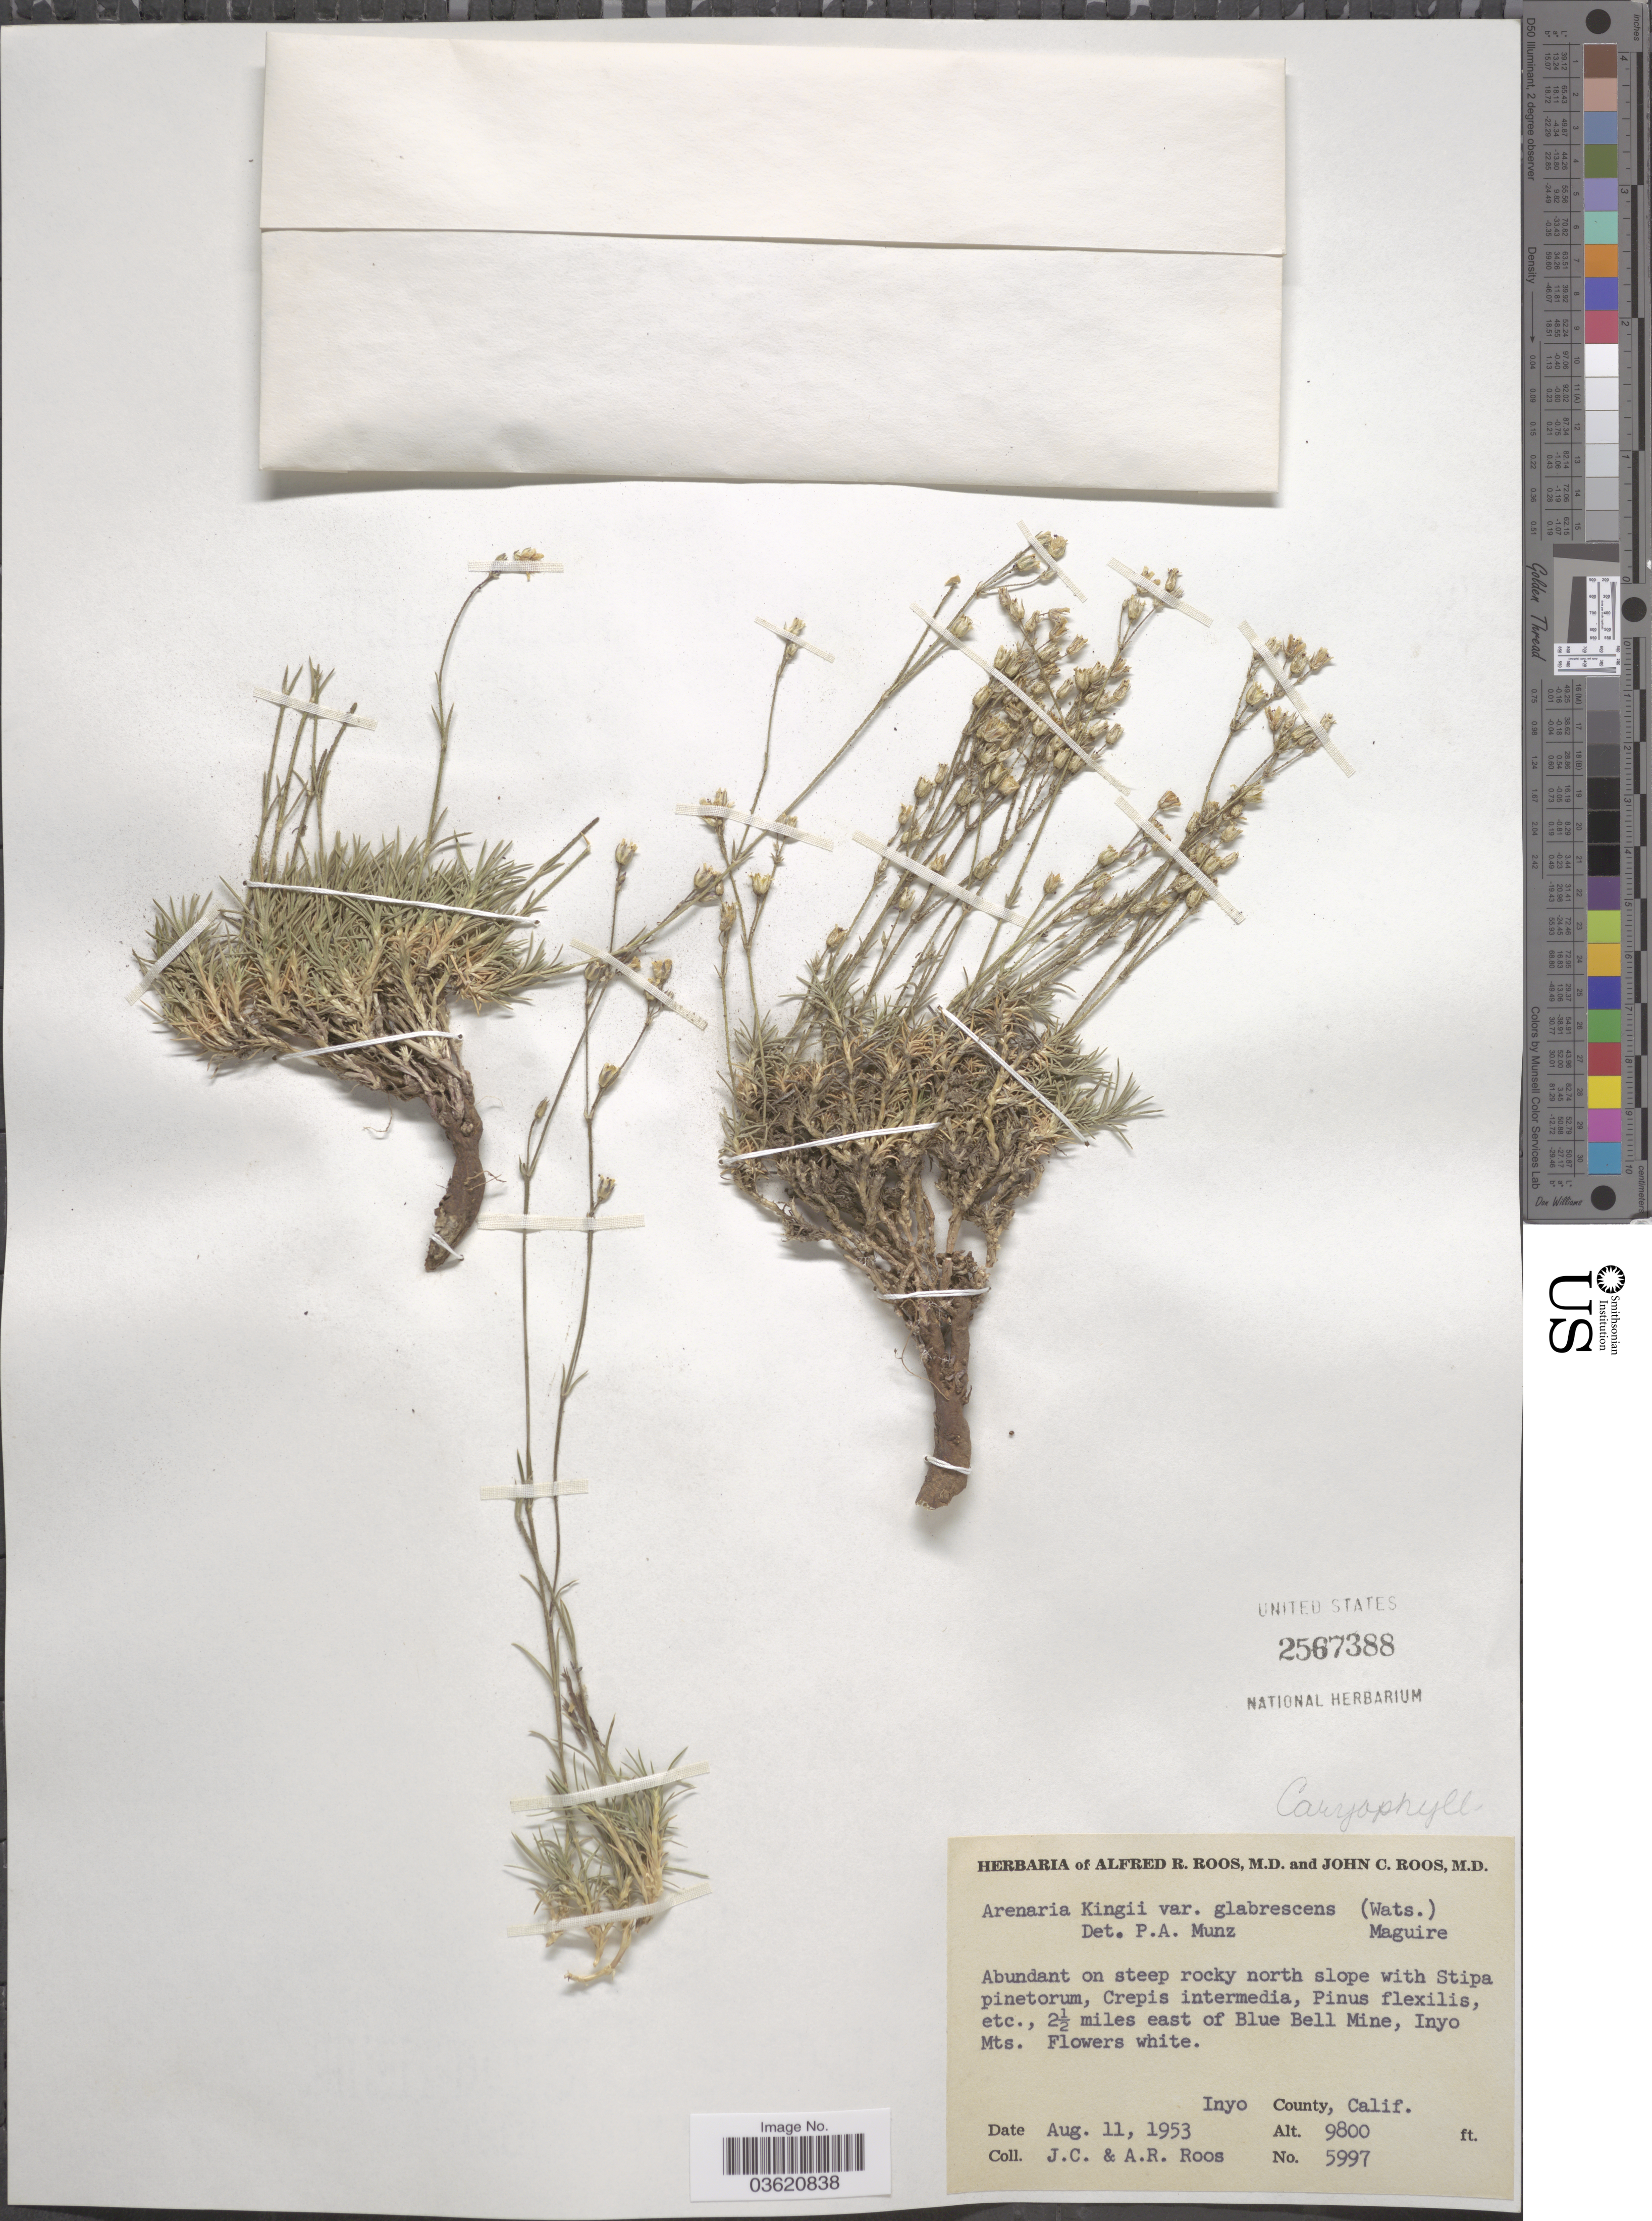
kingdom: Plantae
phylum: Tracheophyta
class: Magnoliopsida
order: Caryophyllales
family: Caryophyllaceae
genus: Eremogone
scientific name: Eremogone kingii var. glabrescens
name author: (S. Watson) Dorn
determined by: U.S. National Herbarium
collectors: J. C. Roos & A. R. Roos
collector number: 5997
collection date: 1953-08-11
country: United States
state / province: California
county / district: Inyo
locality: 2½ miles east of Blue Bell Mine, Inyo Mts. Inyo County.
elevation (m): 2987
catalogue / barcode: US 2567388